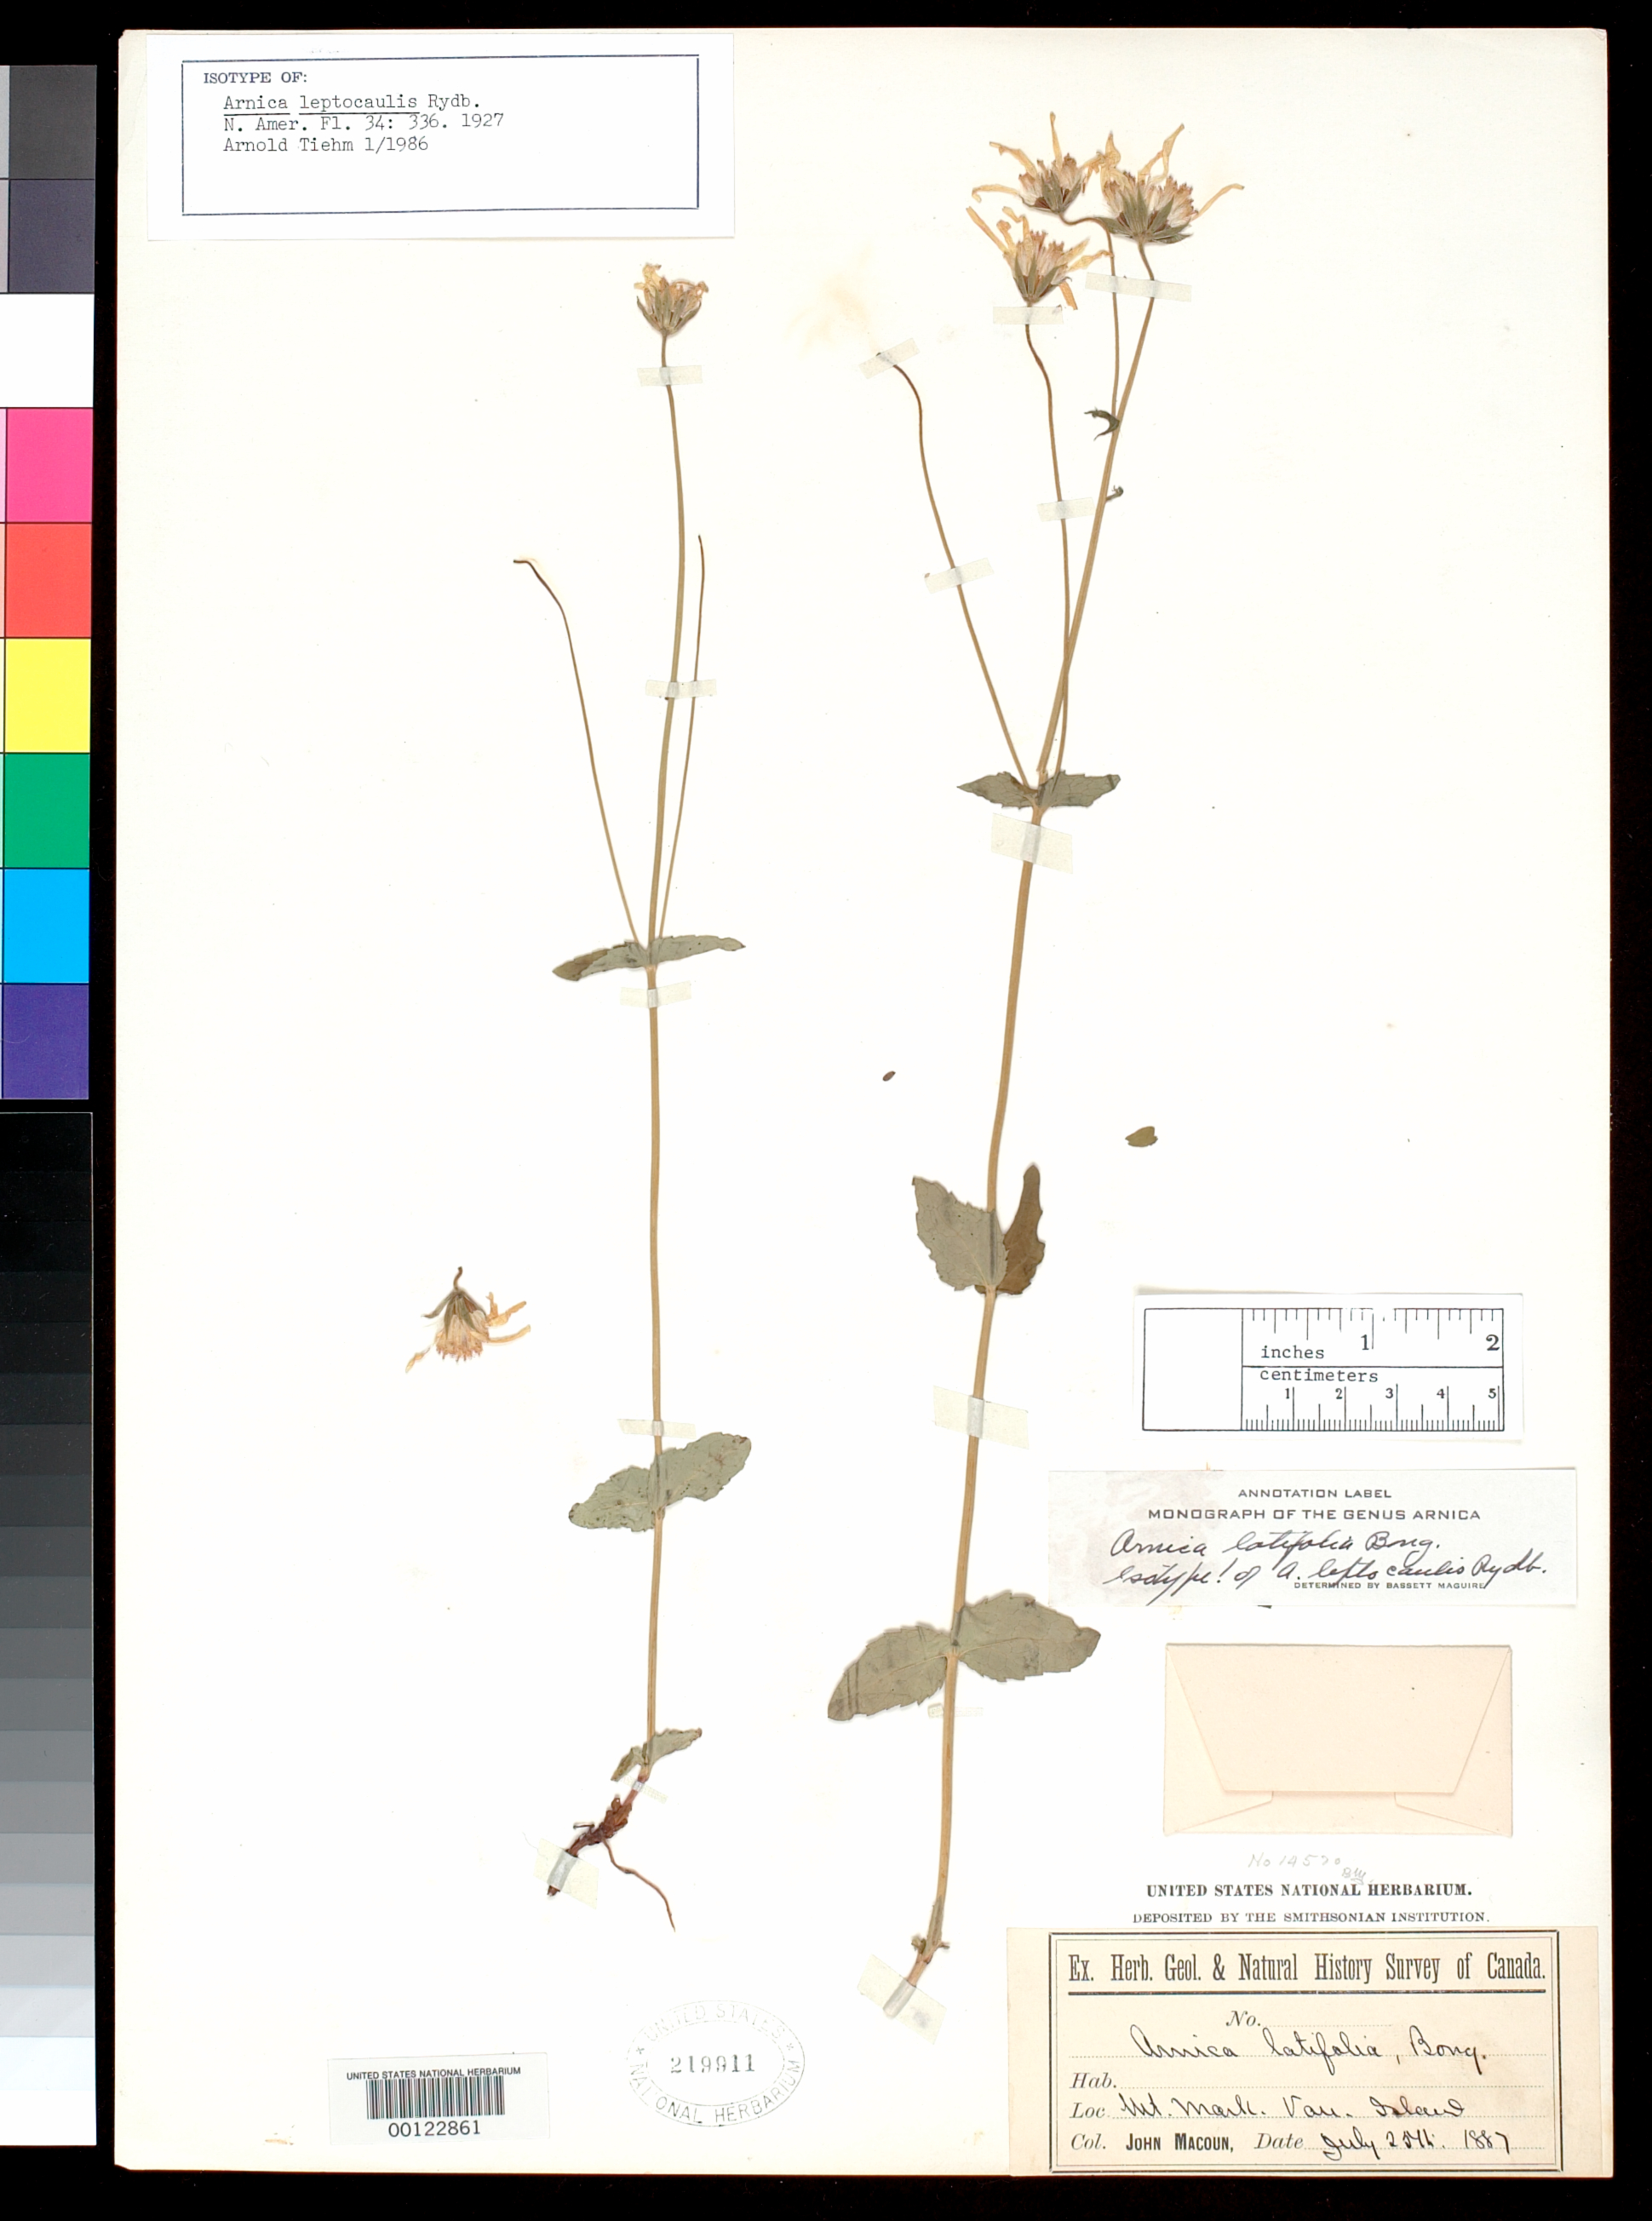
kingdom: Plantae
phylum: Tracheophyta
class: Magnoliopsida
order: Asterales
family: Asteraceae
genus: Arnica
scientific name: Arnica leptocaulis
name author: Rydb.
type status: Isotype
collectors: J. Macoun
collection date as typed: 25 Jul 1887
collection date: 1887-07-25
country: Canada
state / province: British Columbia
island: Vancouver Island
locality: Mt. Mark.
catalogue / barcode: US 219911